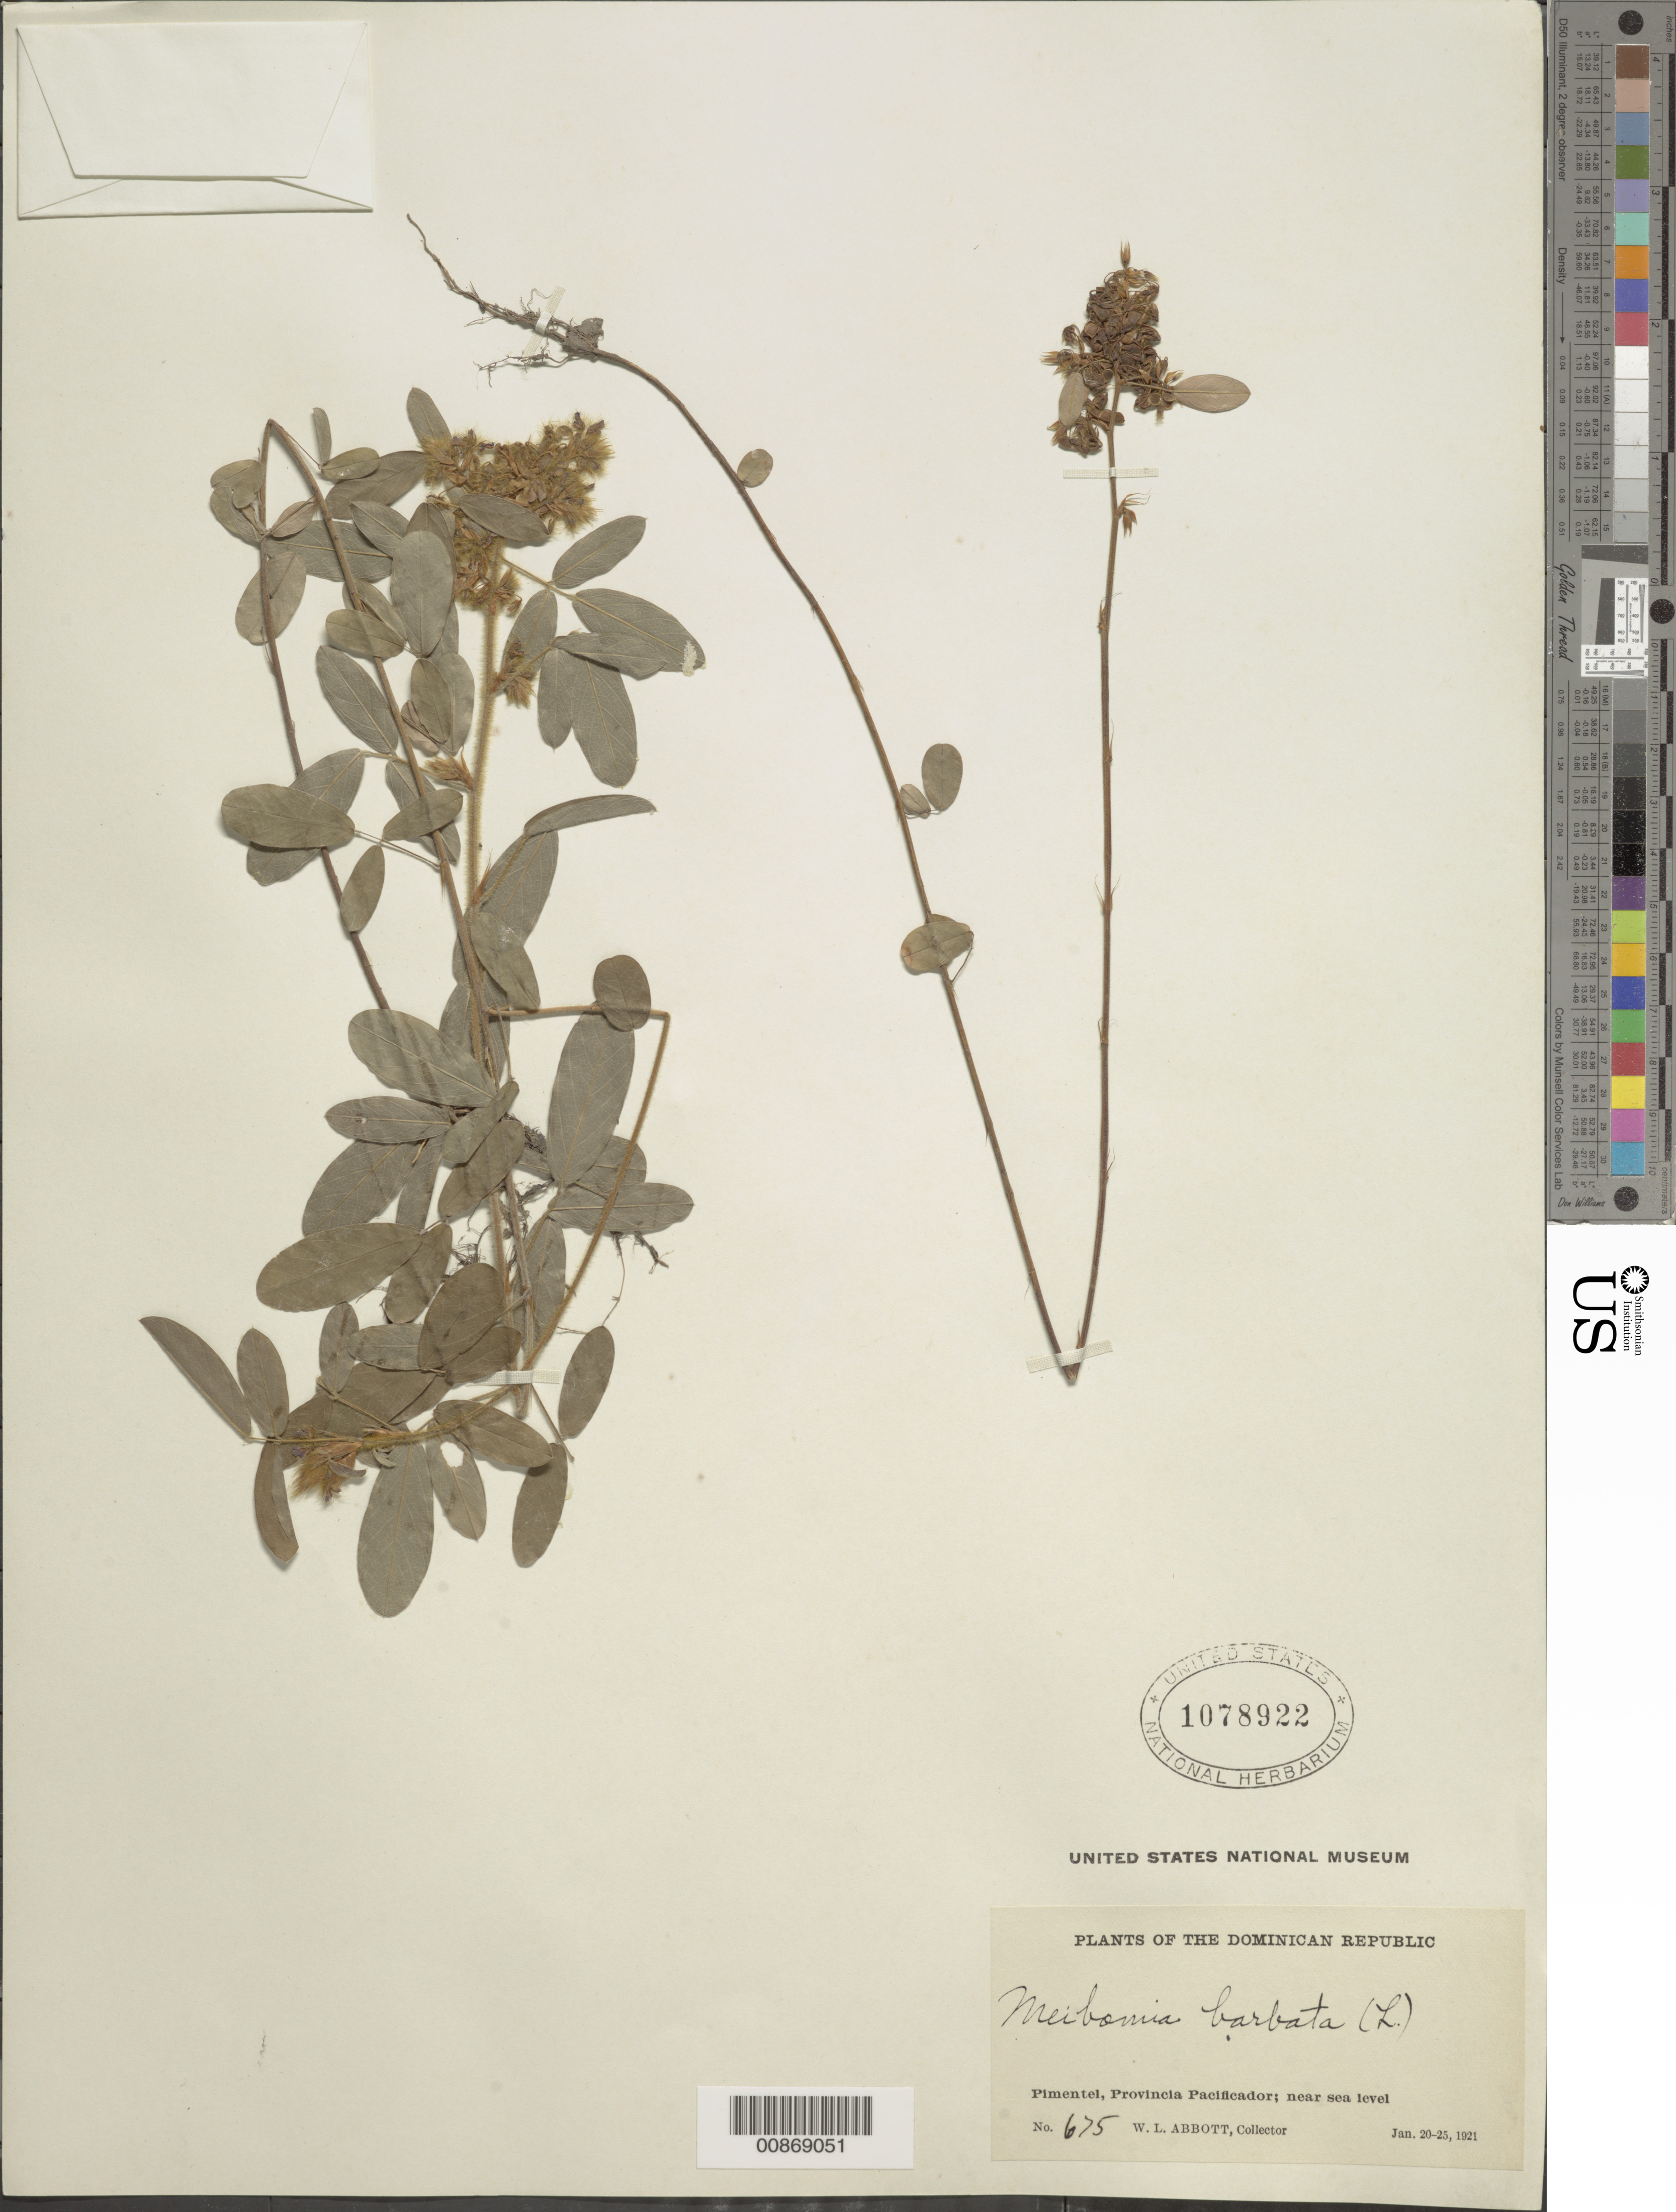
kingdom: Plantae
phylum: Tracheophyta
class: Magnoliopsida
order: Fabales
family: Fabaceae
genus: Grona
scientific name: Grona barbata var. barbata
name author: (L.) H. Ohashi & K. Ohashi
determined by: Strong, Mark T., (BOT), Smithsonian Institution - National Museum of Natural History (UNITED STATES)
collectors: W. L. Abbott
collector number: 675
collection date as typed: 20 Jan 1921 to 25 Jan 1921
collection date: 1921-01-20/1921-01-25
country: Dominican Republic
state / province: Duarte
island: Hispaniola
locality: Pimentel, Provincia Pacificador (obsolete).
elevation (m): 0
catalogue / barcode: US 1078922